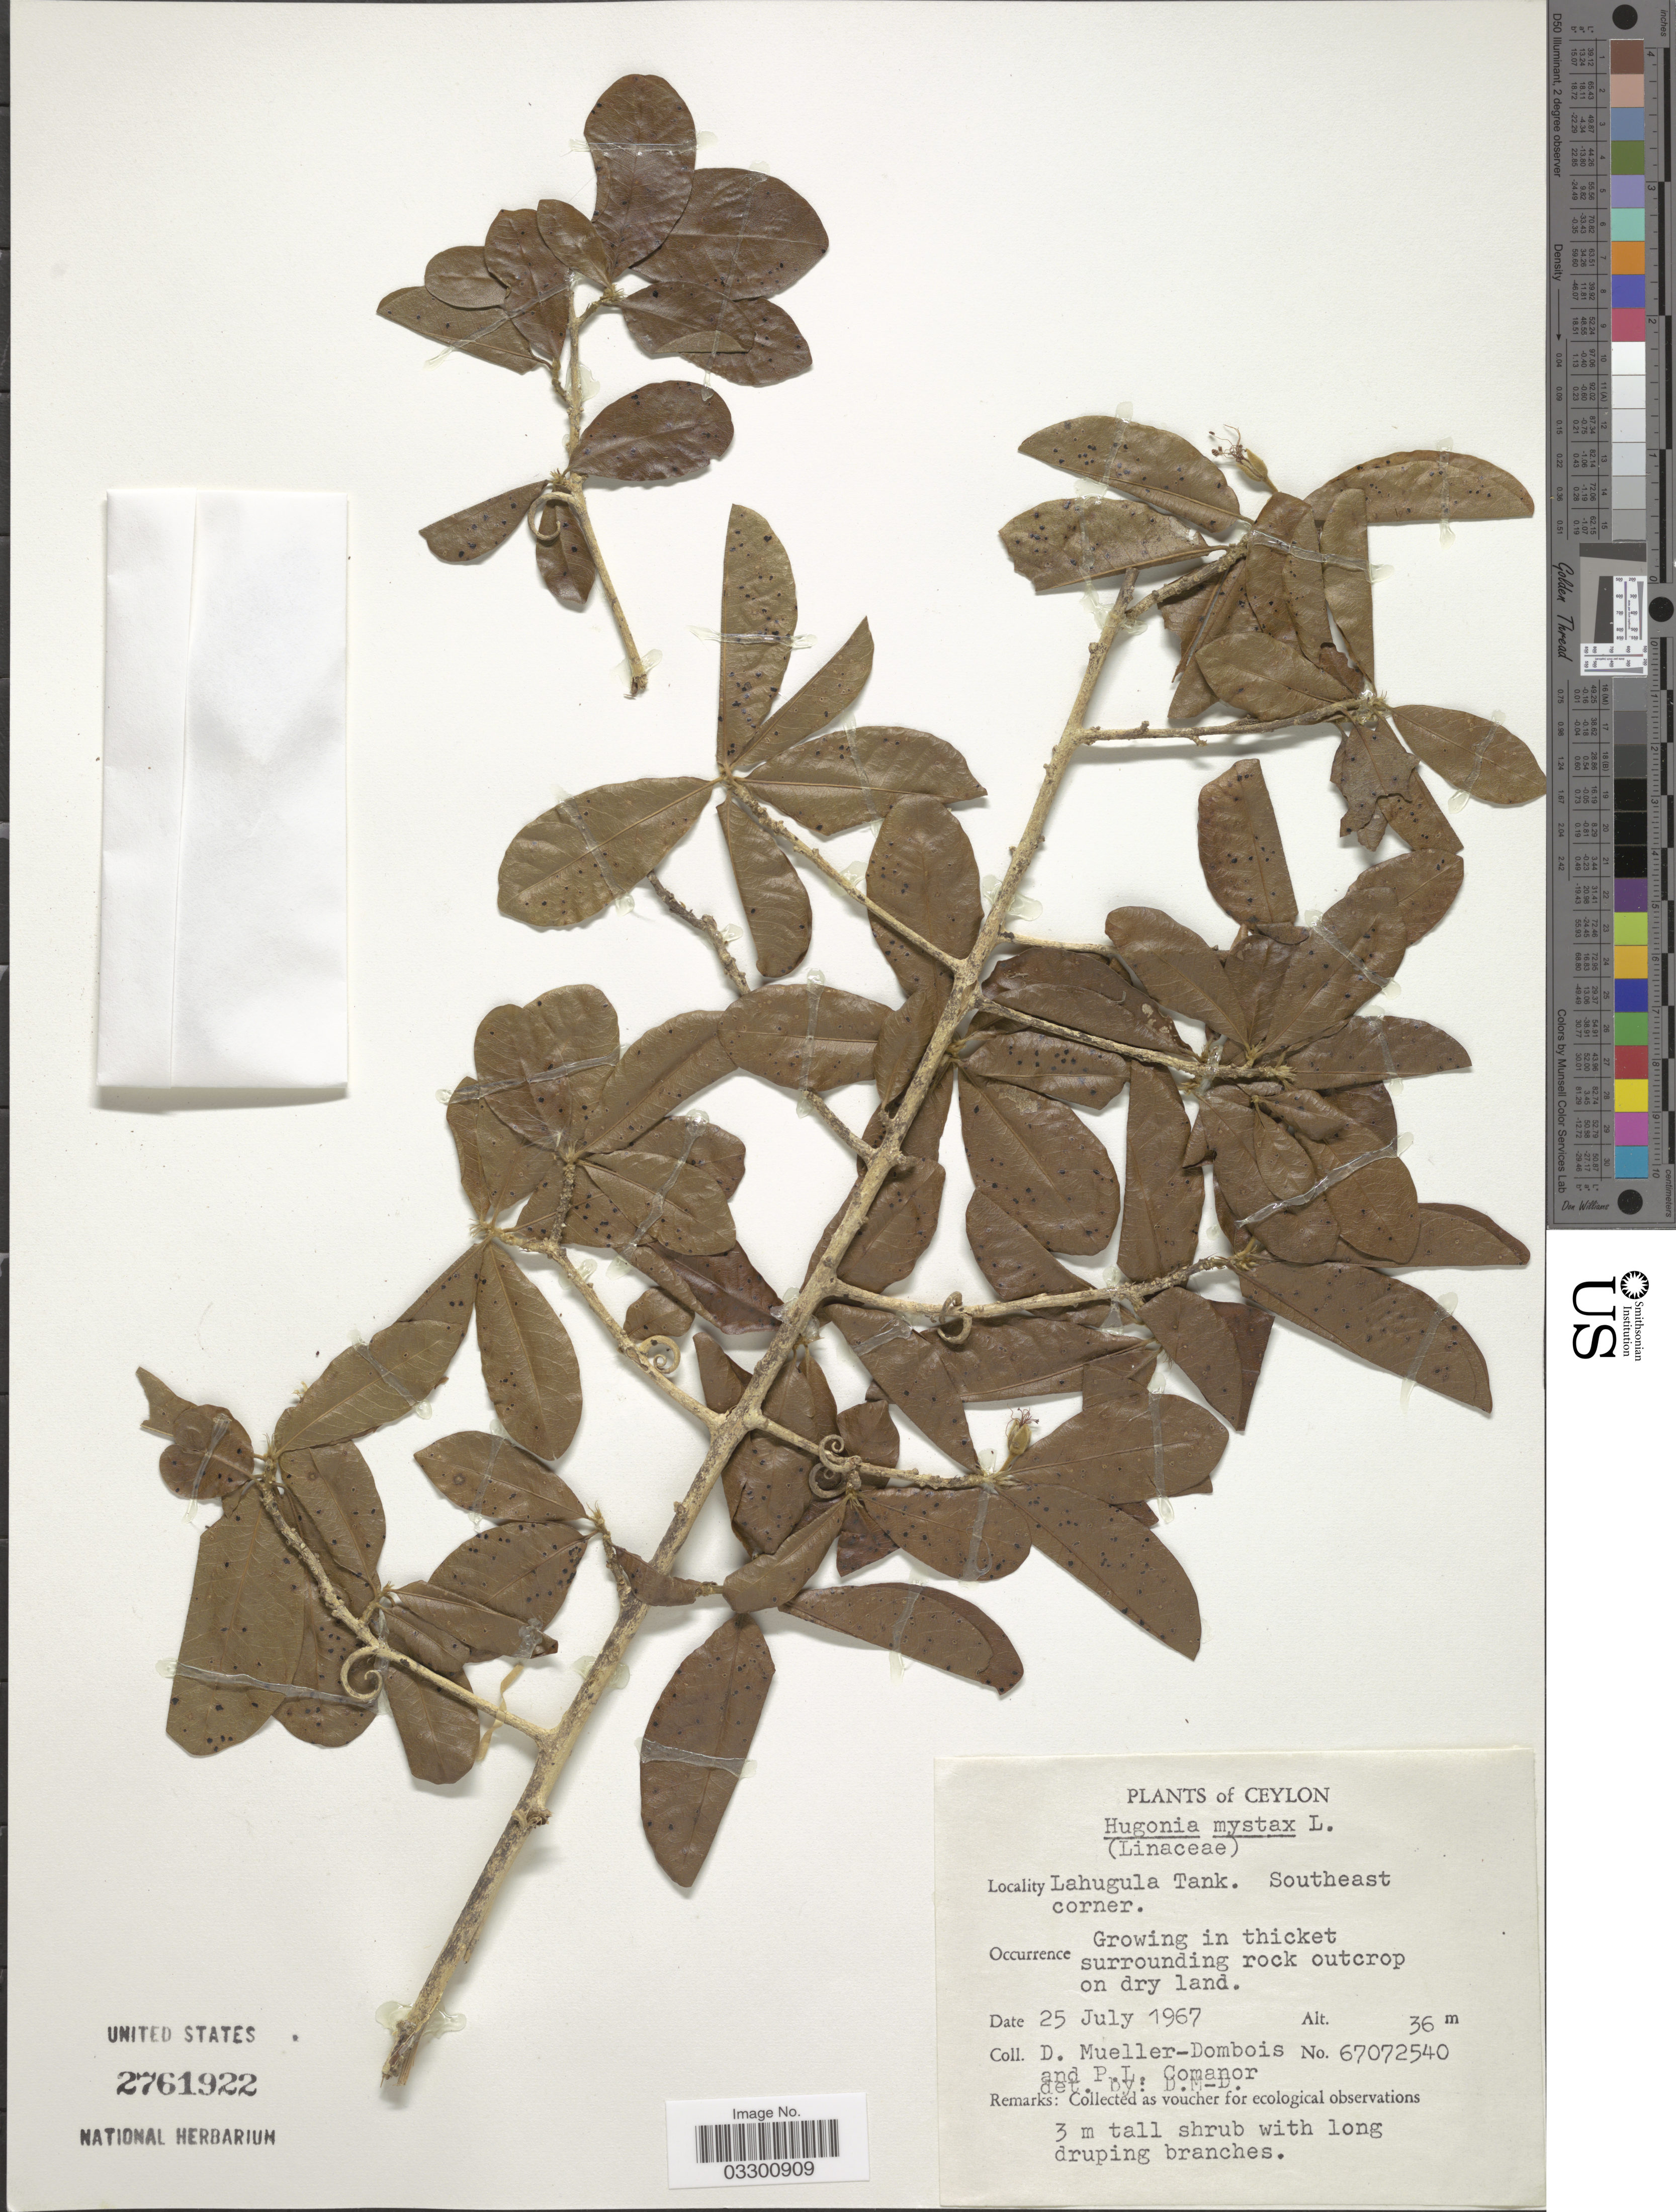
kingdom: Plantae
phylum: Tracheophyta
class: Magnoliopsida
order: Malpighiales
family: Linaceae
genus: Hugonia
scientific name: Hugonia mystax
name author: L.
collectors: D. Mueller-Dombois & P. Comanor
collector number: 67072540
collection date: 1967-07-25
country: Sri Lanka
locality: Ceylon, Lahugula Tank. Southeast corner.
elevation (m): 36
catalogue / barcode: US 2761922